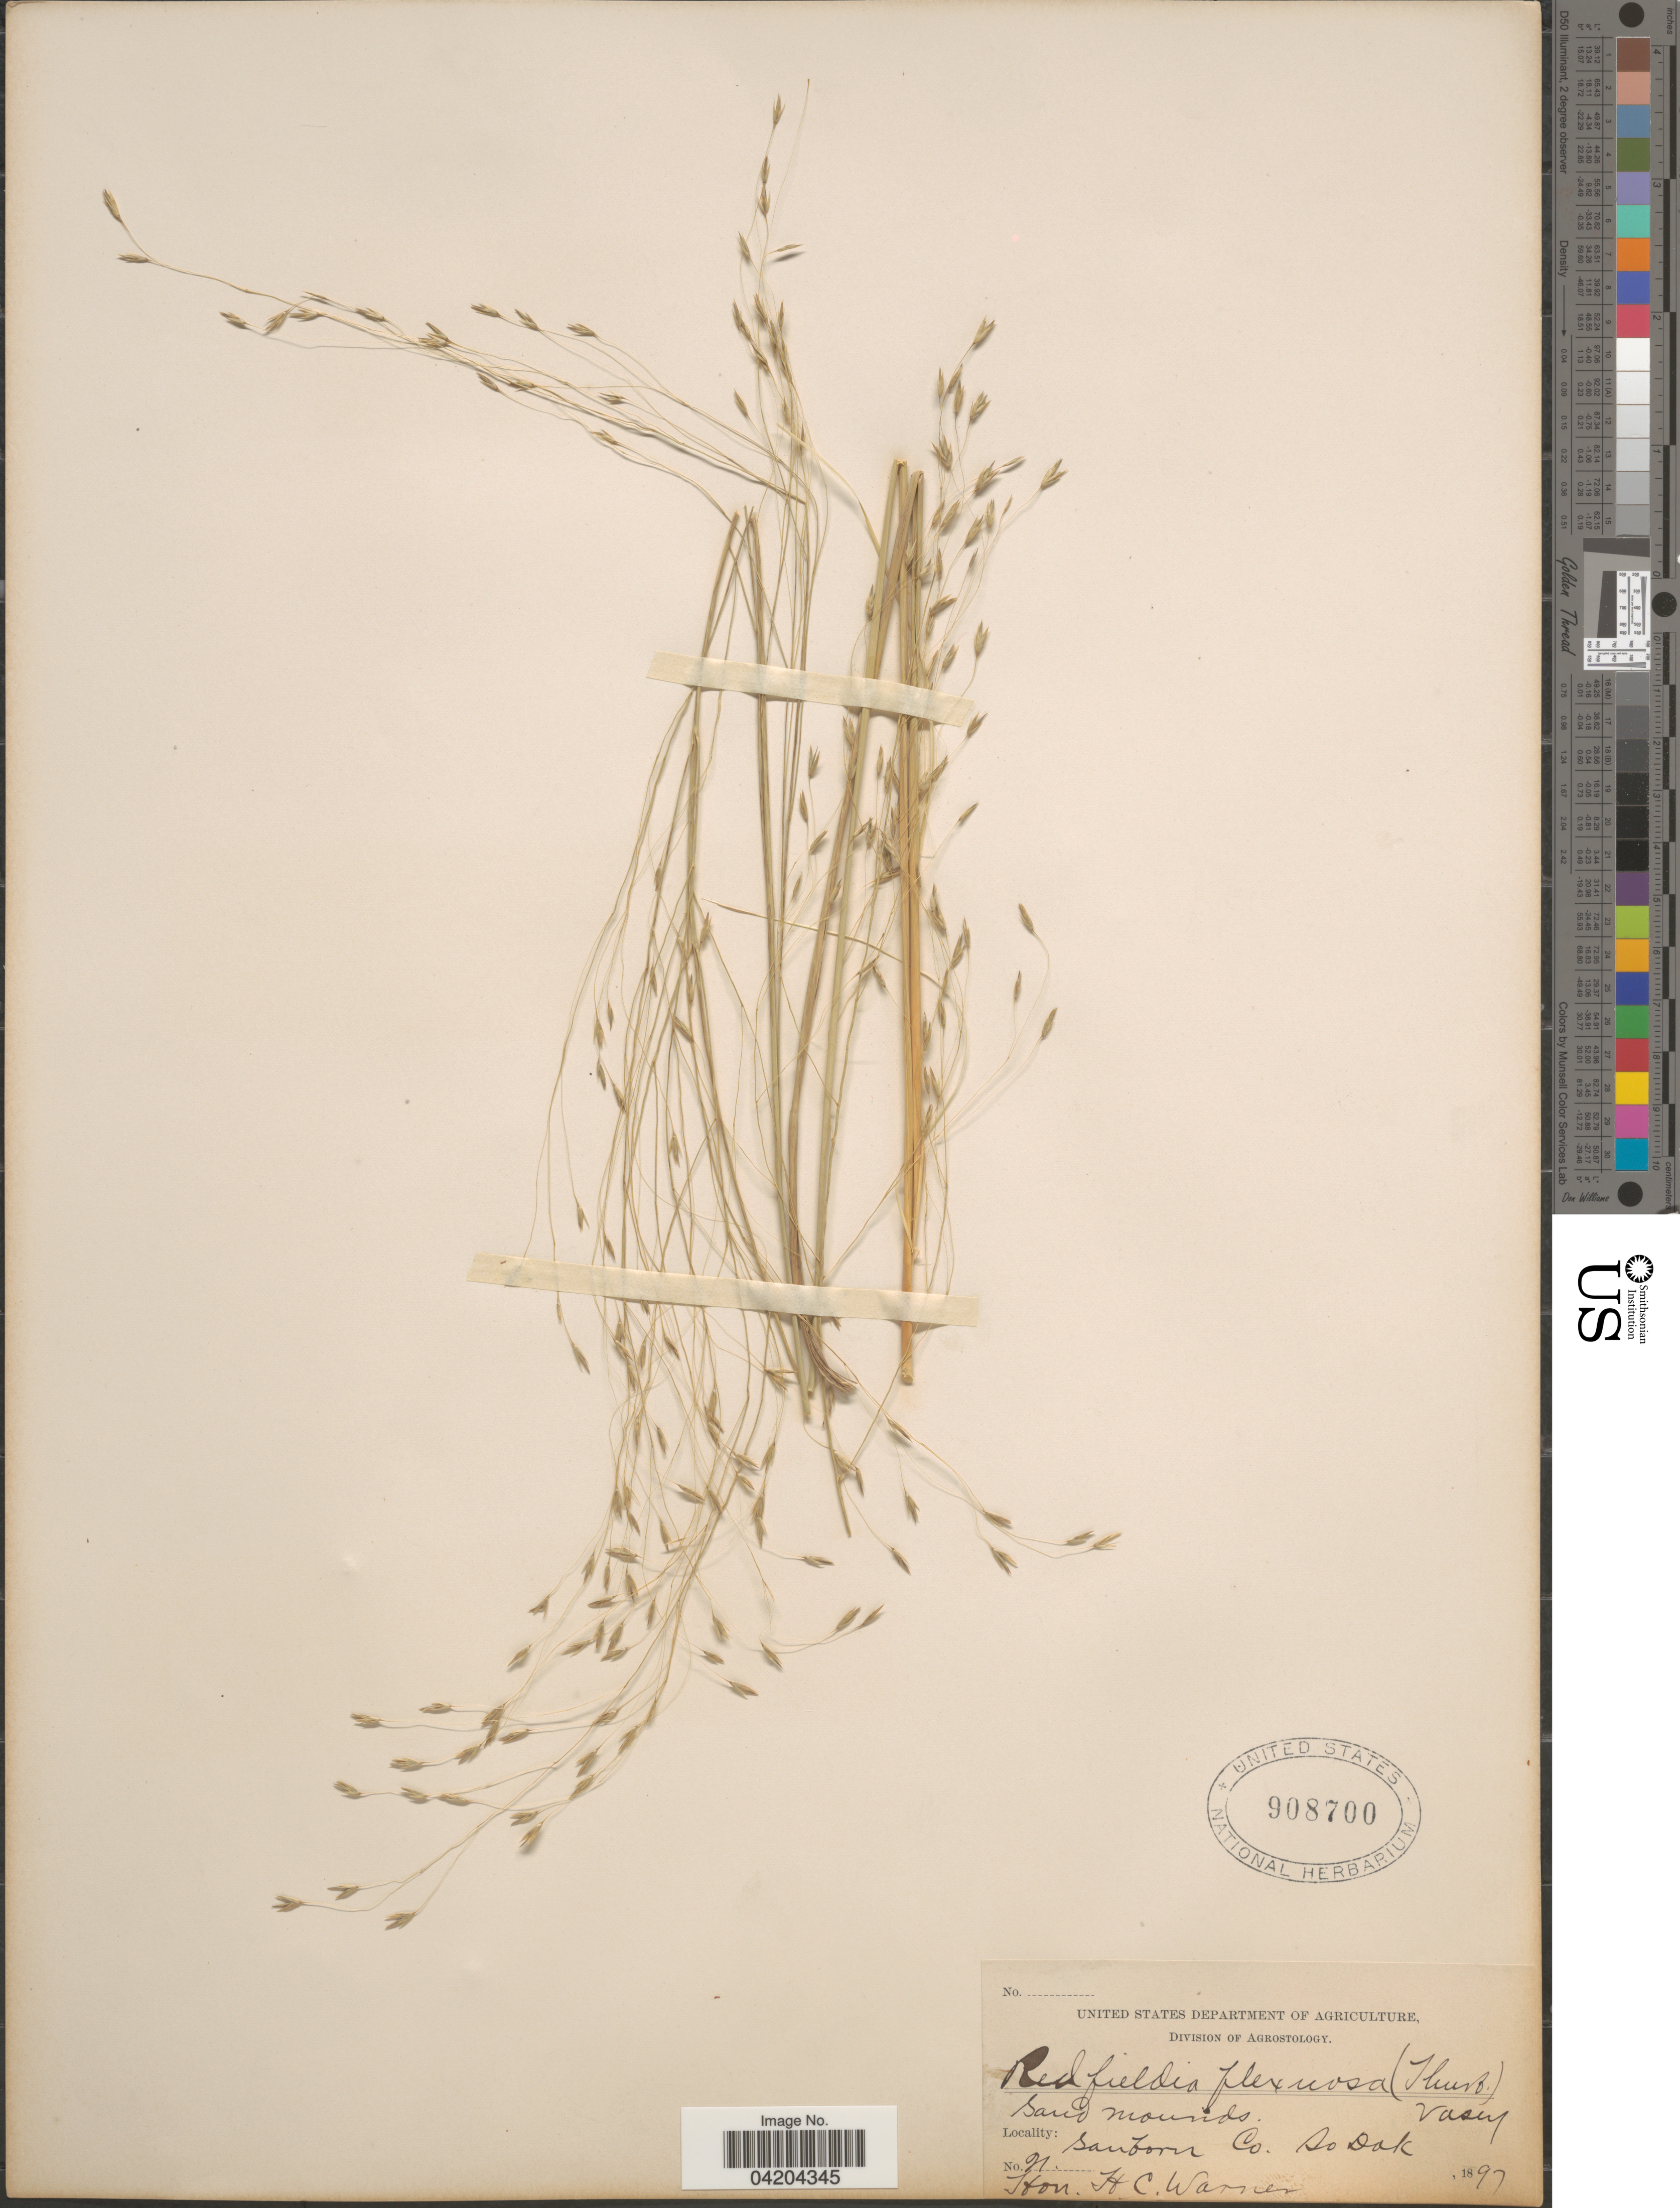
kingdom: Plantae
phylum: Tracheophyta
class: Liliopsida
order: Poales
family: Poaceae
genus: Muhlenbergia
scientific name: Muhlenbergia multiflora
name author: Columbus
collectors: H. Warner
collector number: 21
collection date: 1897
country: United States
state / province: South Dakota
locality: Sanborn Co.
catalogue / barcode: US 908700